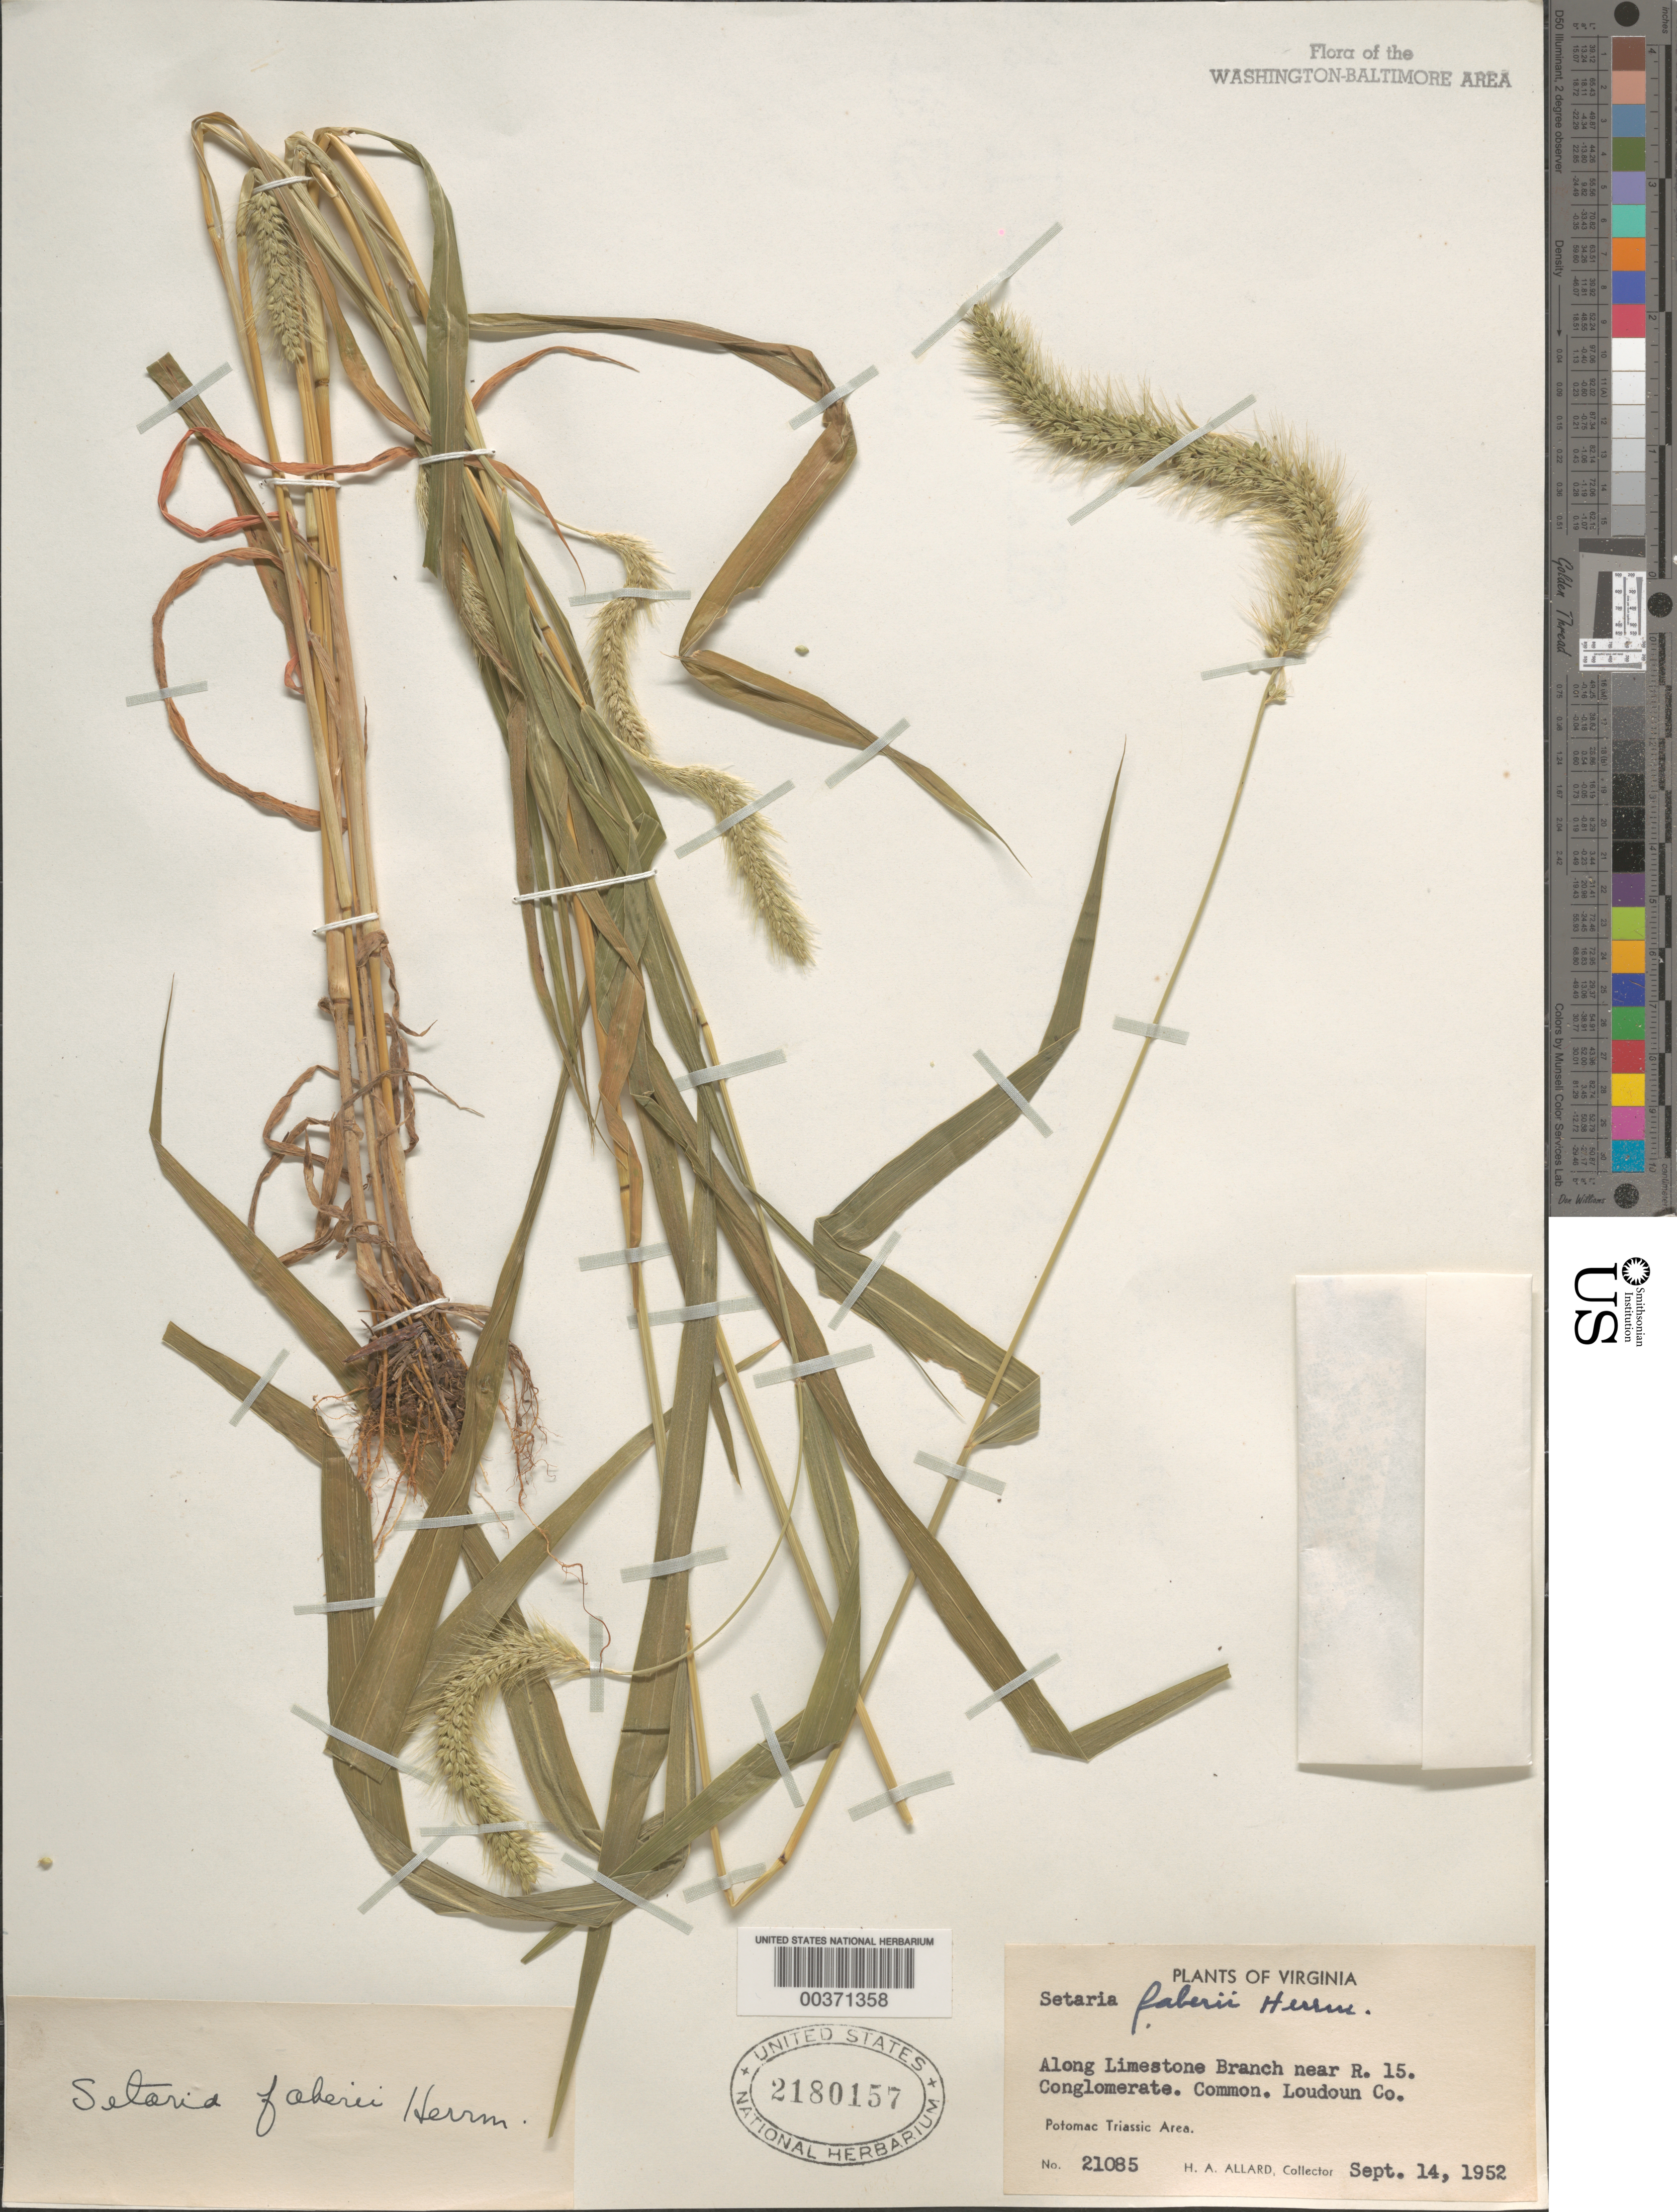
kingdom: Plantae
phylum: Tracheophyta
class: Liliopsida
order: Poales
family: Poaceae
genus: Setaria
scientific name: Setaria faberi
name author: R.A.W. Herrm.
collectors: H. A. Allard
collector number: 21085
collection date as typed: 14 Sep 1952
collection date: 1952-09-14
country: United States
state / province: Virginia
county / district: Loudoun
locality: Limestone Branch near Route 15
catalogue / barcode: US 2180157